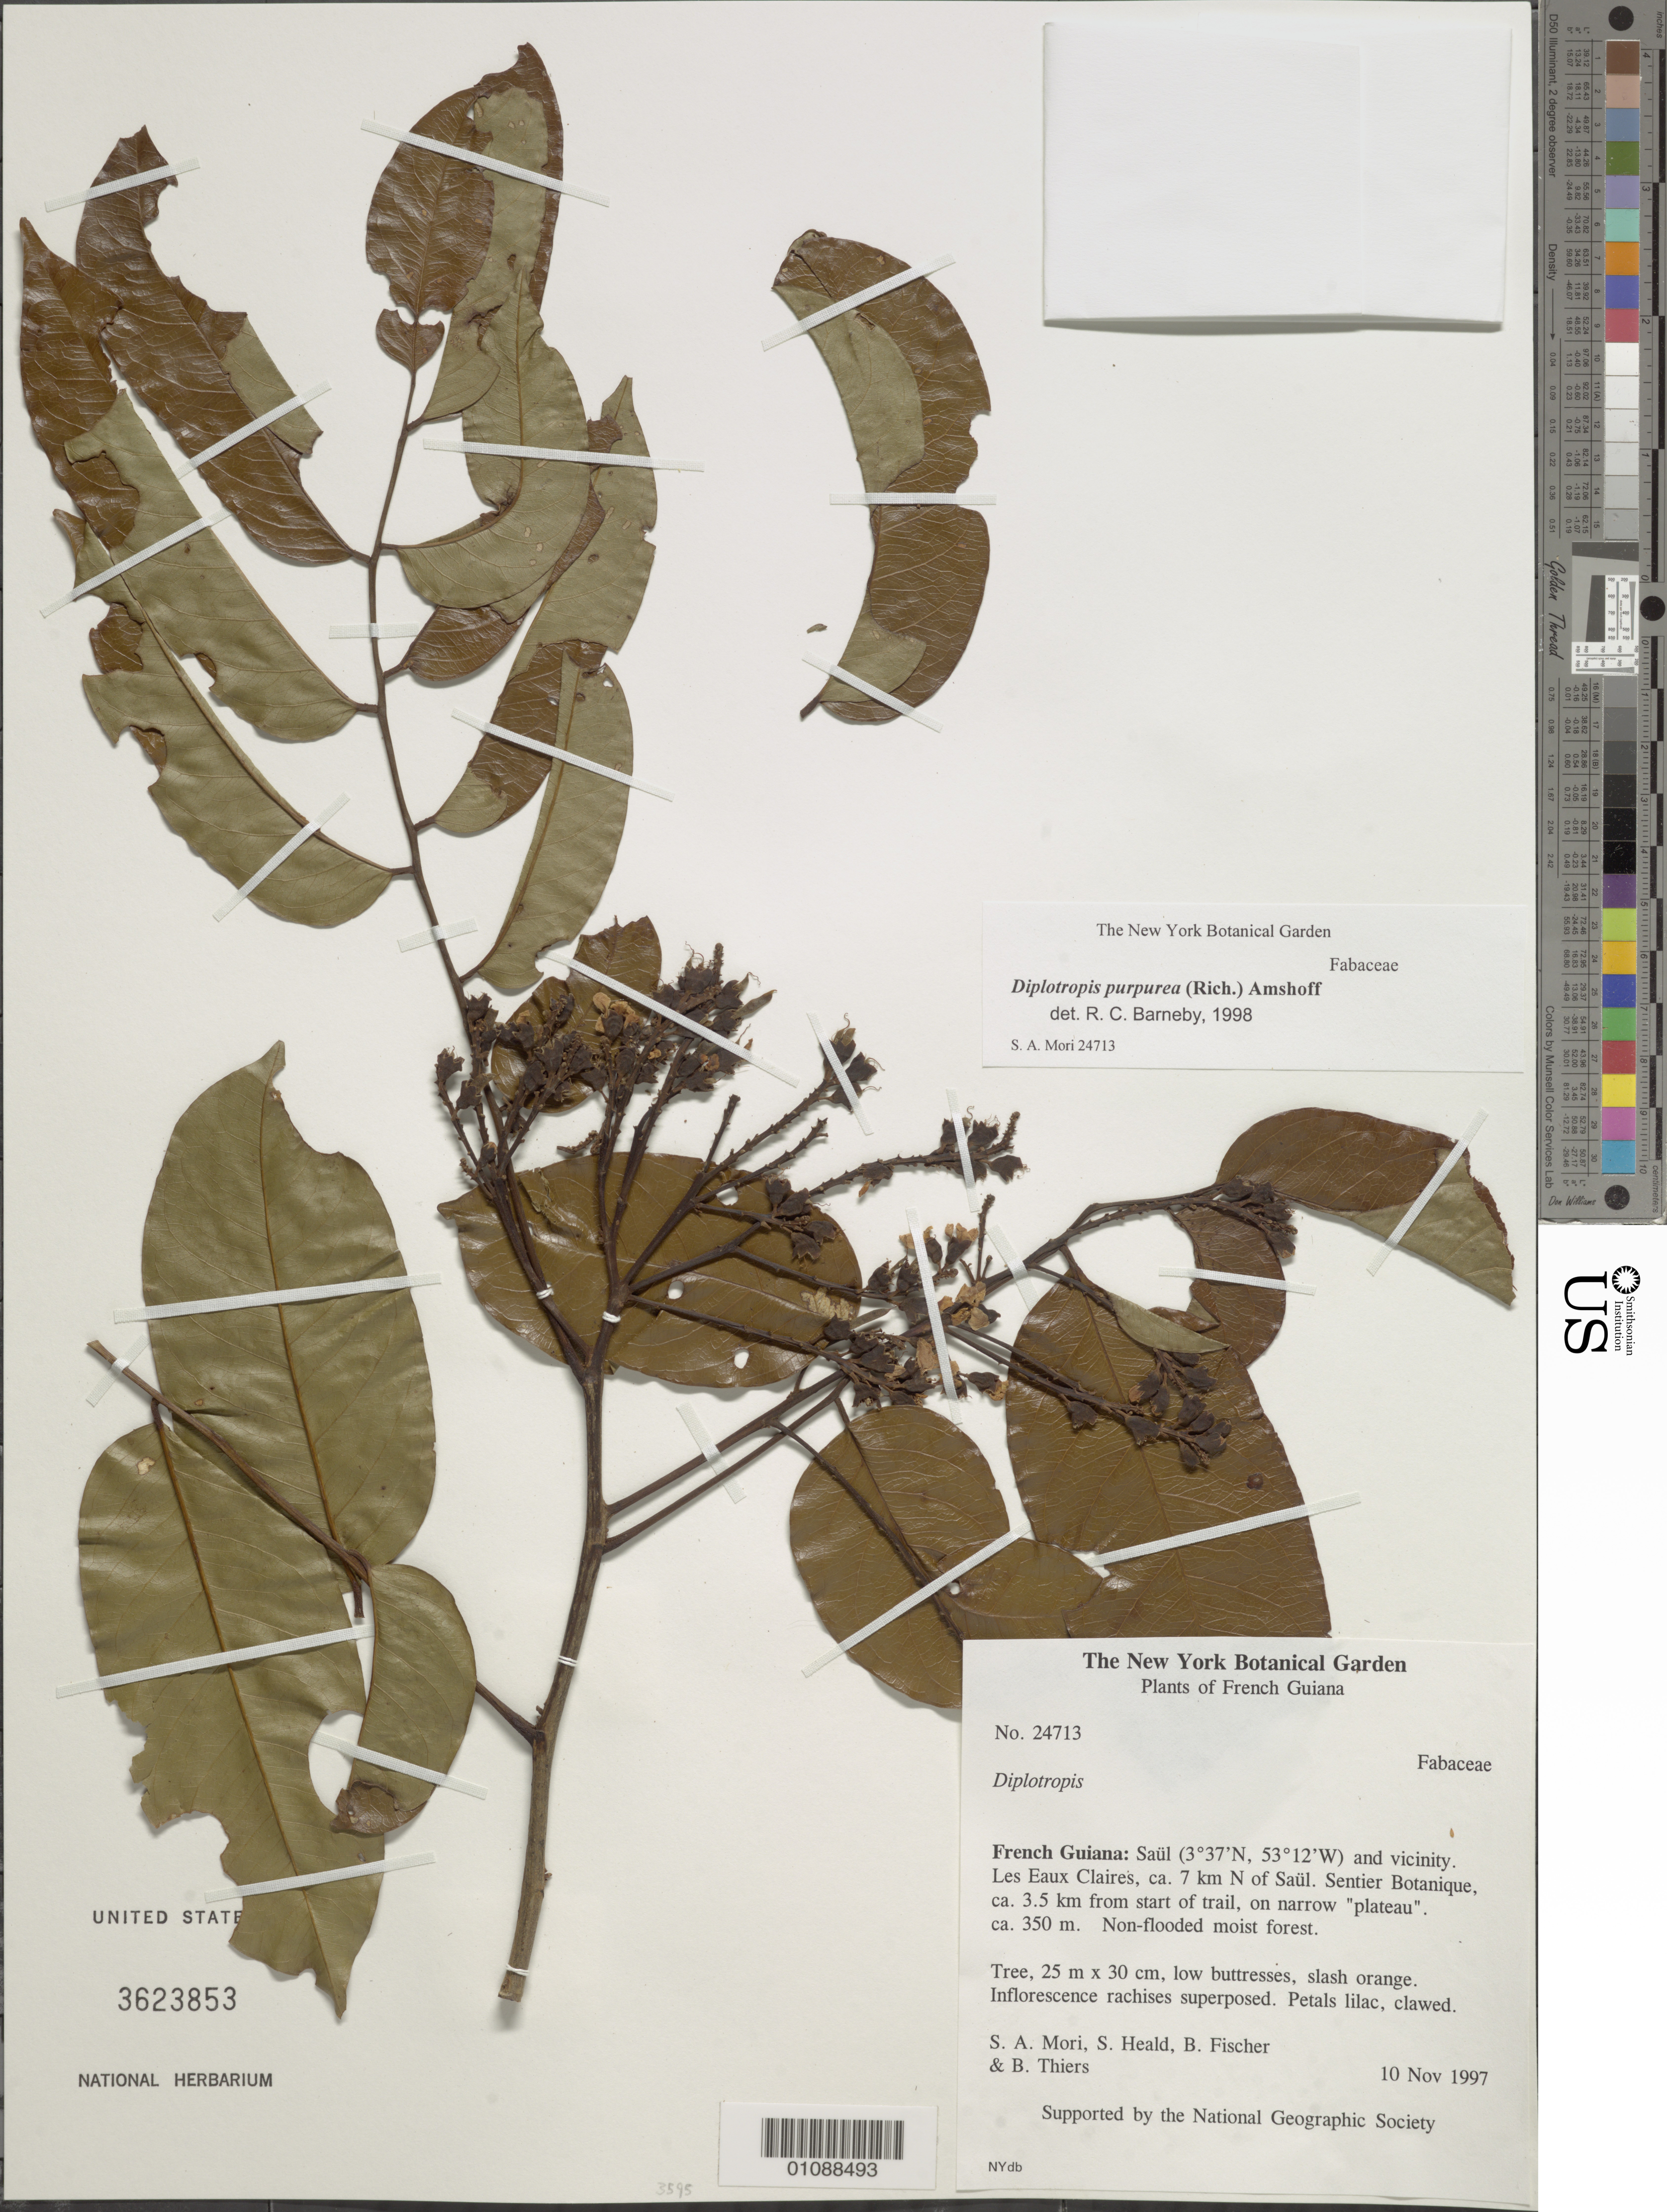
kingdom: Plantae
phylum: Tracheophyta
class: Magnoliopsida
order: Fabales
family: Fabaceae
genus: Diplotropis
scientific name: Diplotropis purpurea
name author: (Rich.) Amshoff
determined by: Barneby, Rupert C., (NY)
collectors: S. Mori, S. Heald, B. Fischer & B. Thiers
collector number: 24713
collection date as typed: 10-Nov-97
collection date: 1997-11-10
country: French Guiana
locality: Saül and vic., Les Eaux Claires, ca. 7 km N of Saül. Sentier Botanique, ca 3.5km from start of trail, on narrow "plateau"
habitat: Non-flooded moist forest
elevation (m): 350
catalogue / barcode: US 3623853